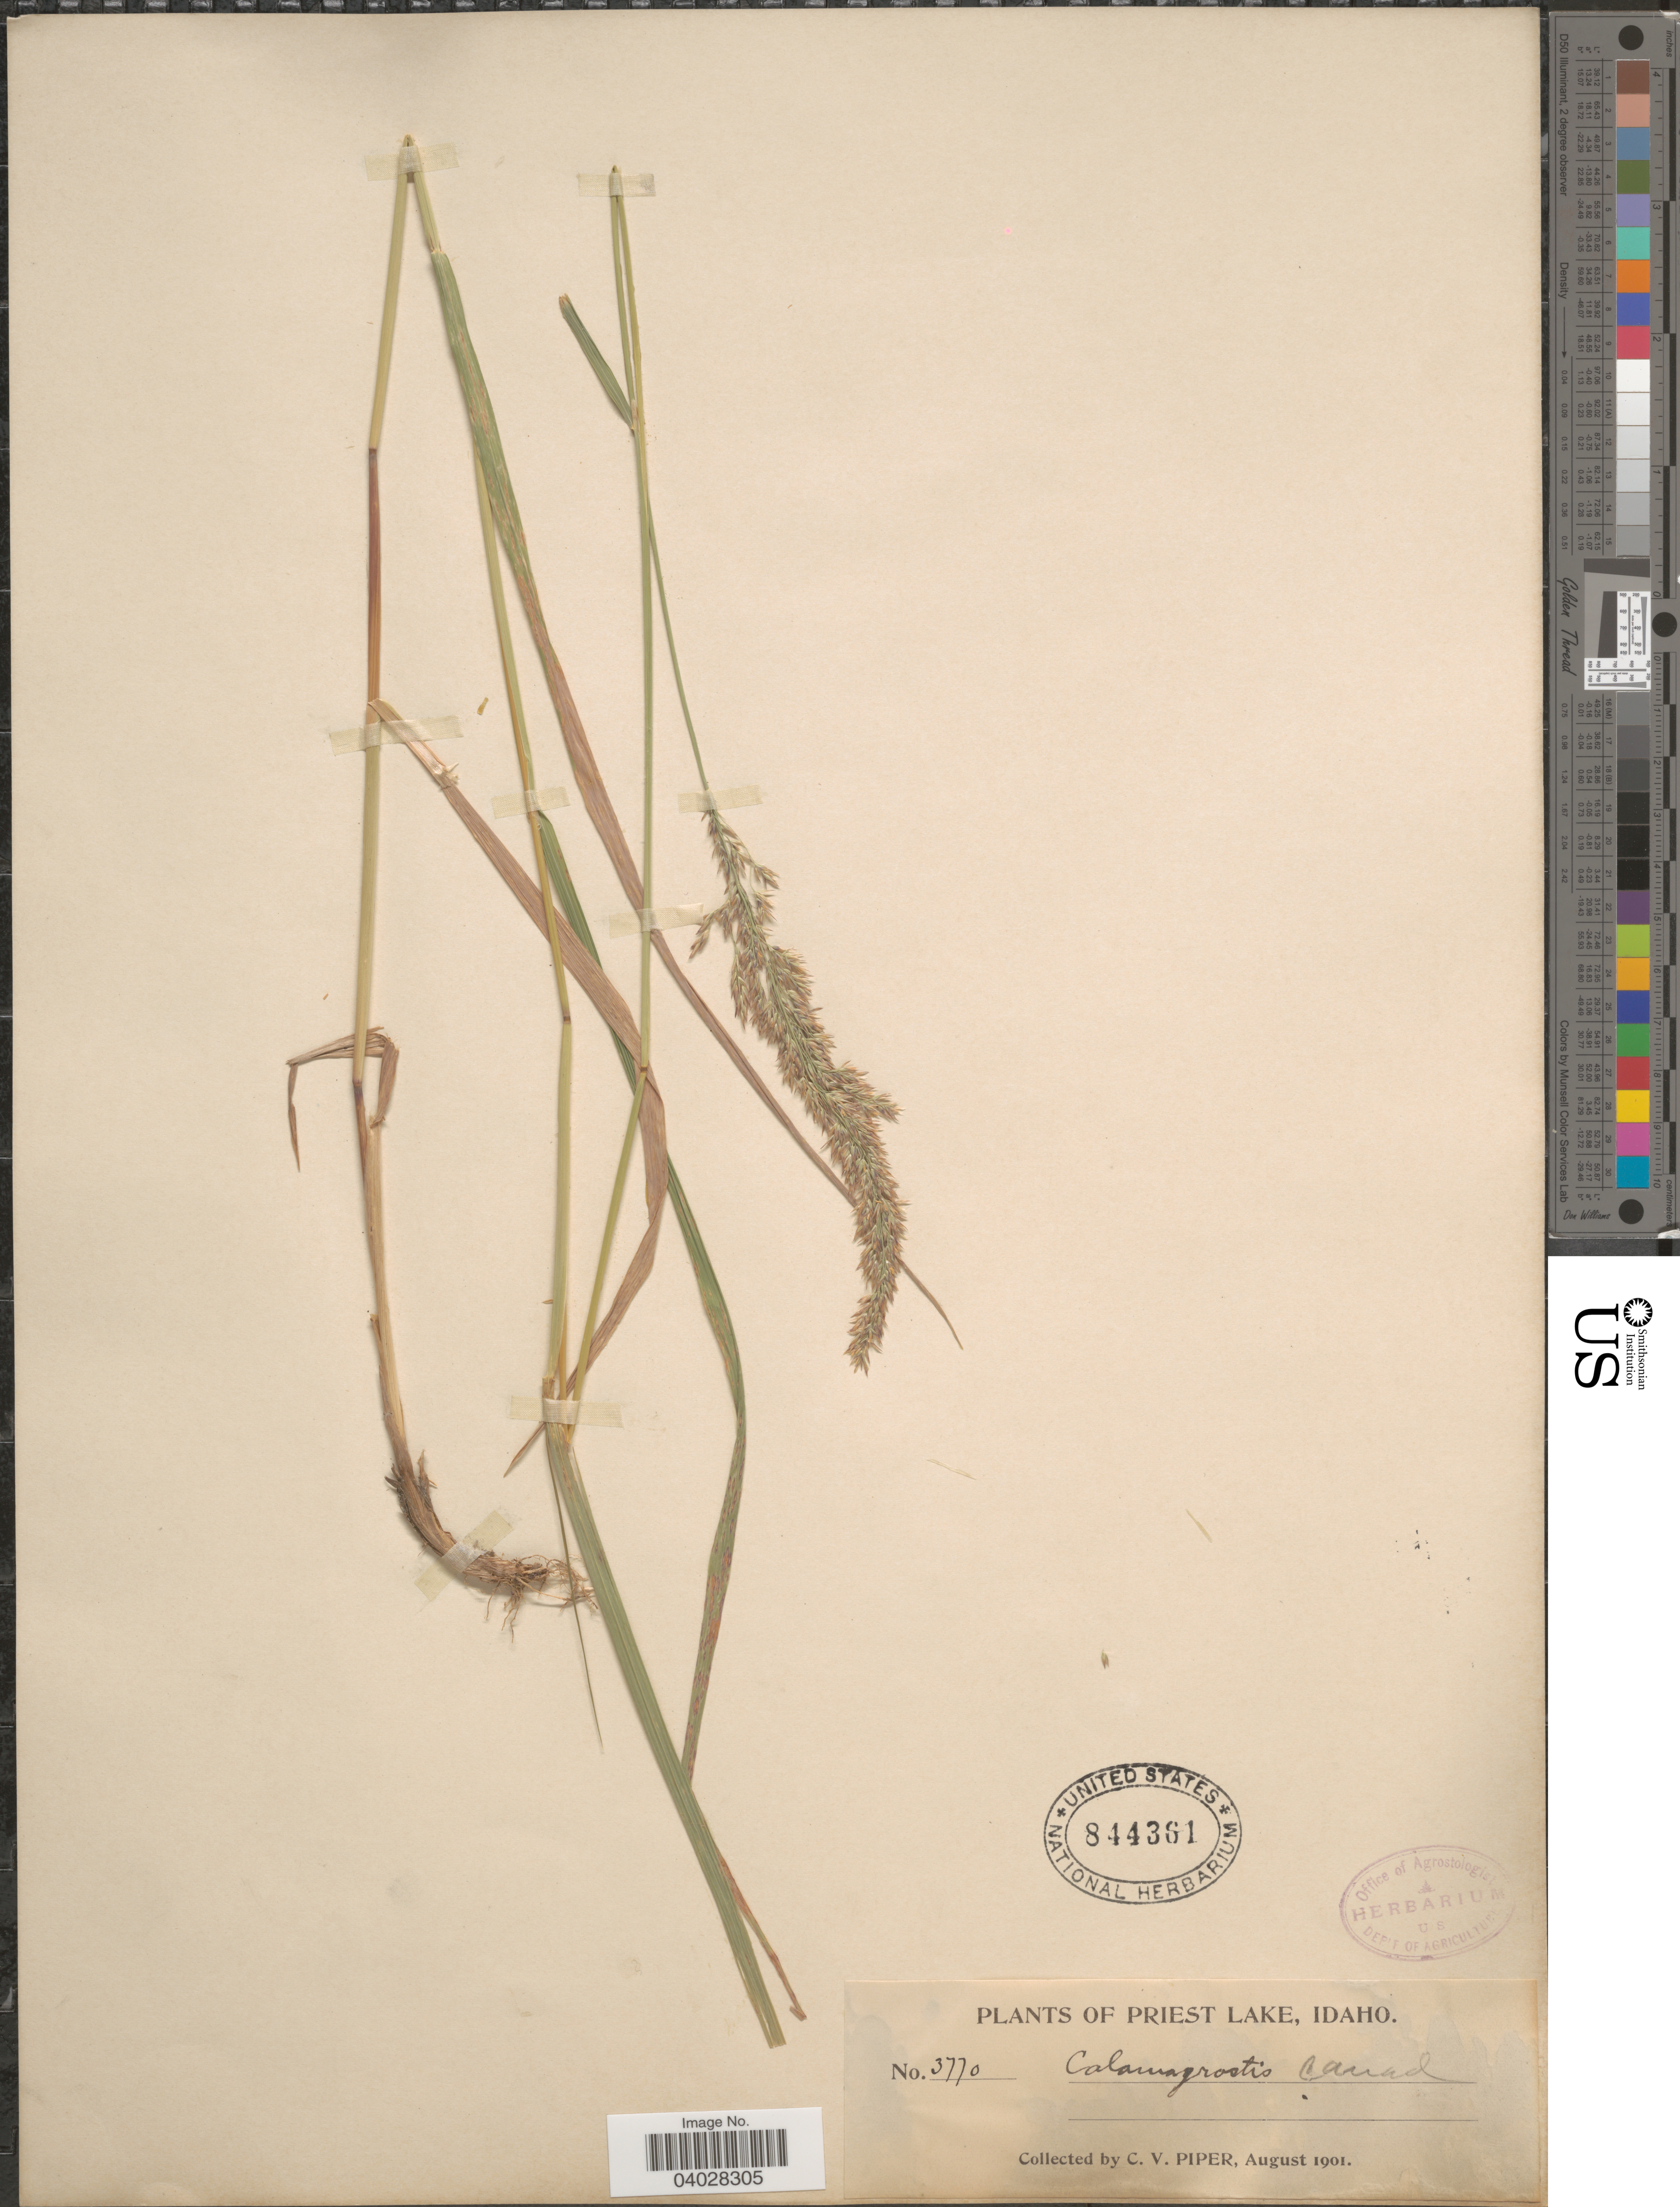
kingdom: Plantae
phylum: Tracheophyta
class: Liliopsida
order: Poales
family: Poaceae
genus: Calamagrostis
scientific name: Calamagrostis canadensis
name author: (Michx.) P. Beauv.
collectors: C. V. Piper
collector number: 3770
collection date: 1901-08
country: United States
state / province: Idaho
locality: Priest Lake.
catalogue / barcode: US 844361